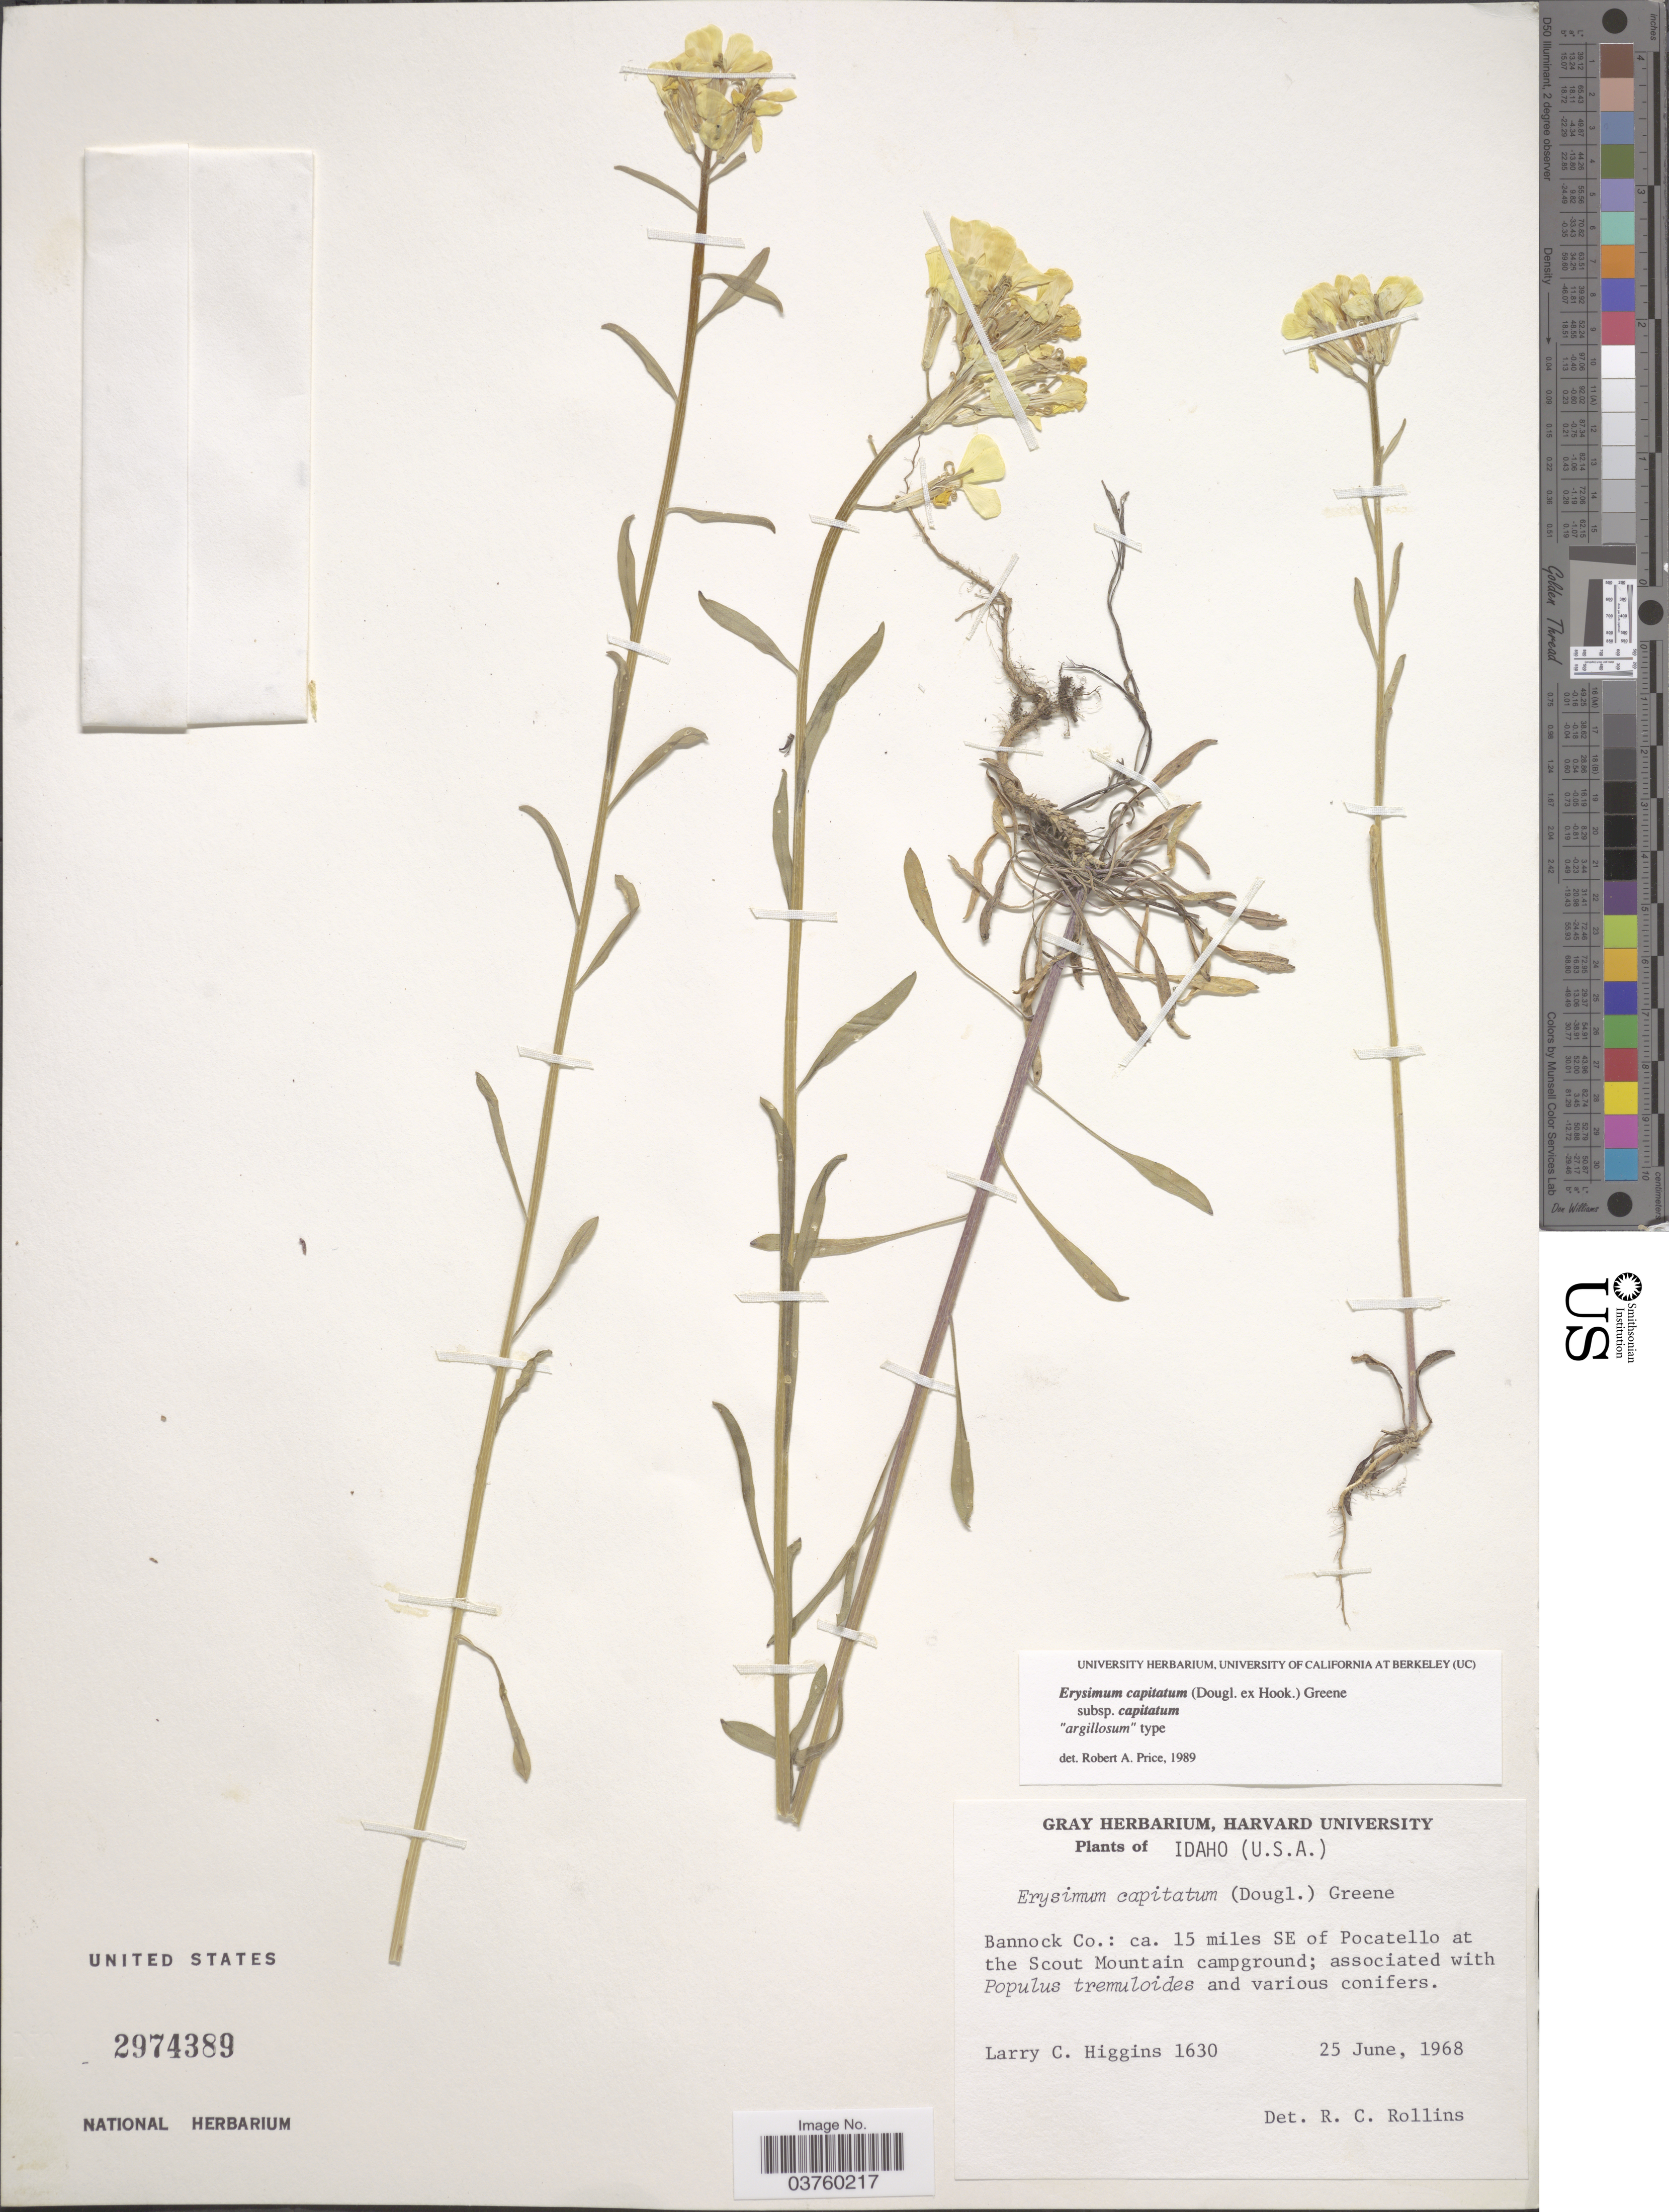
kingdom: Plantae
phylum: Tracheophyta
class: Magnoliopsida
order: Brassicales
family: Brassicaceae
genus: Erysimum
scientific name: Erysimum capitatum subsp. capitatum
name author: (Douglas ex Hook.) Greene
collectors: L. Higgins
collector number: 1630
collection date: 1968-06-25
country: United States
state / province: Idaho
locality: Bannock Co.: ca. 15 miles SE of Pocatello at the Scout Mountain campground.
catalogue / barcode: US 2974389